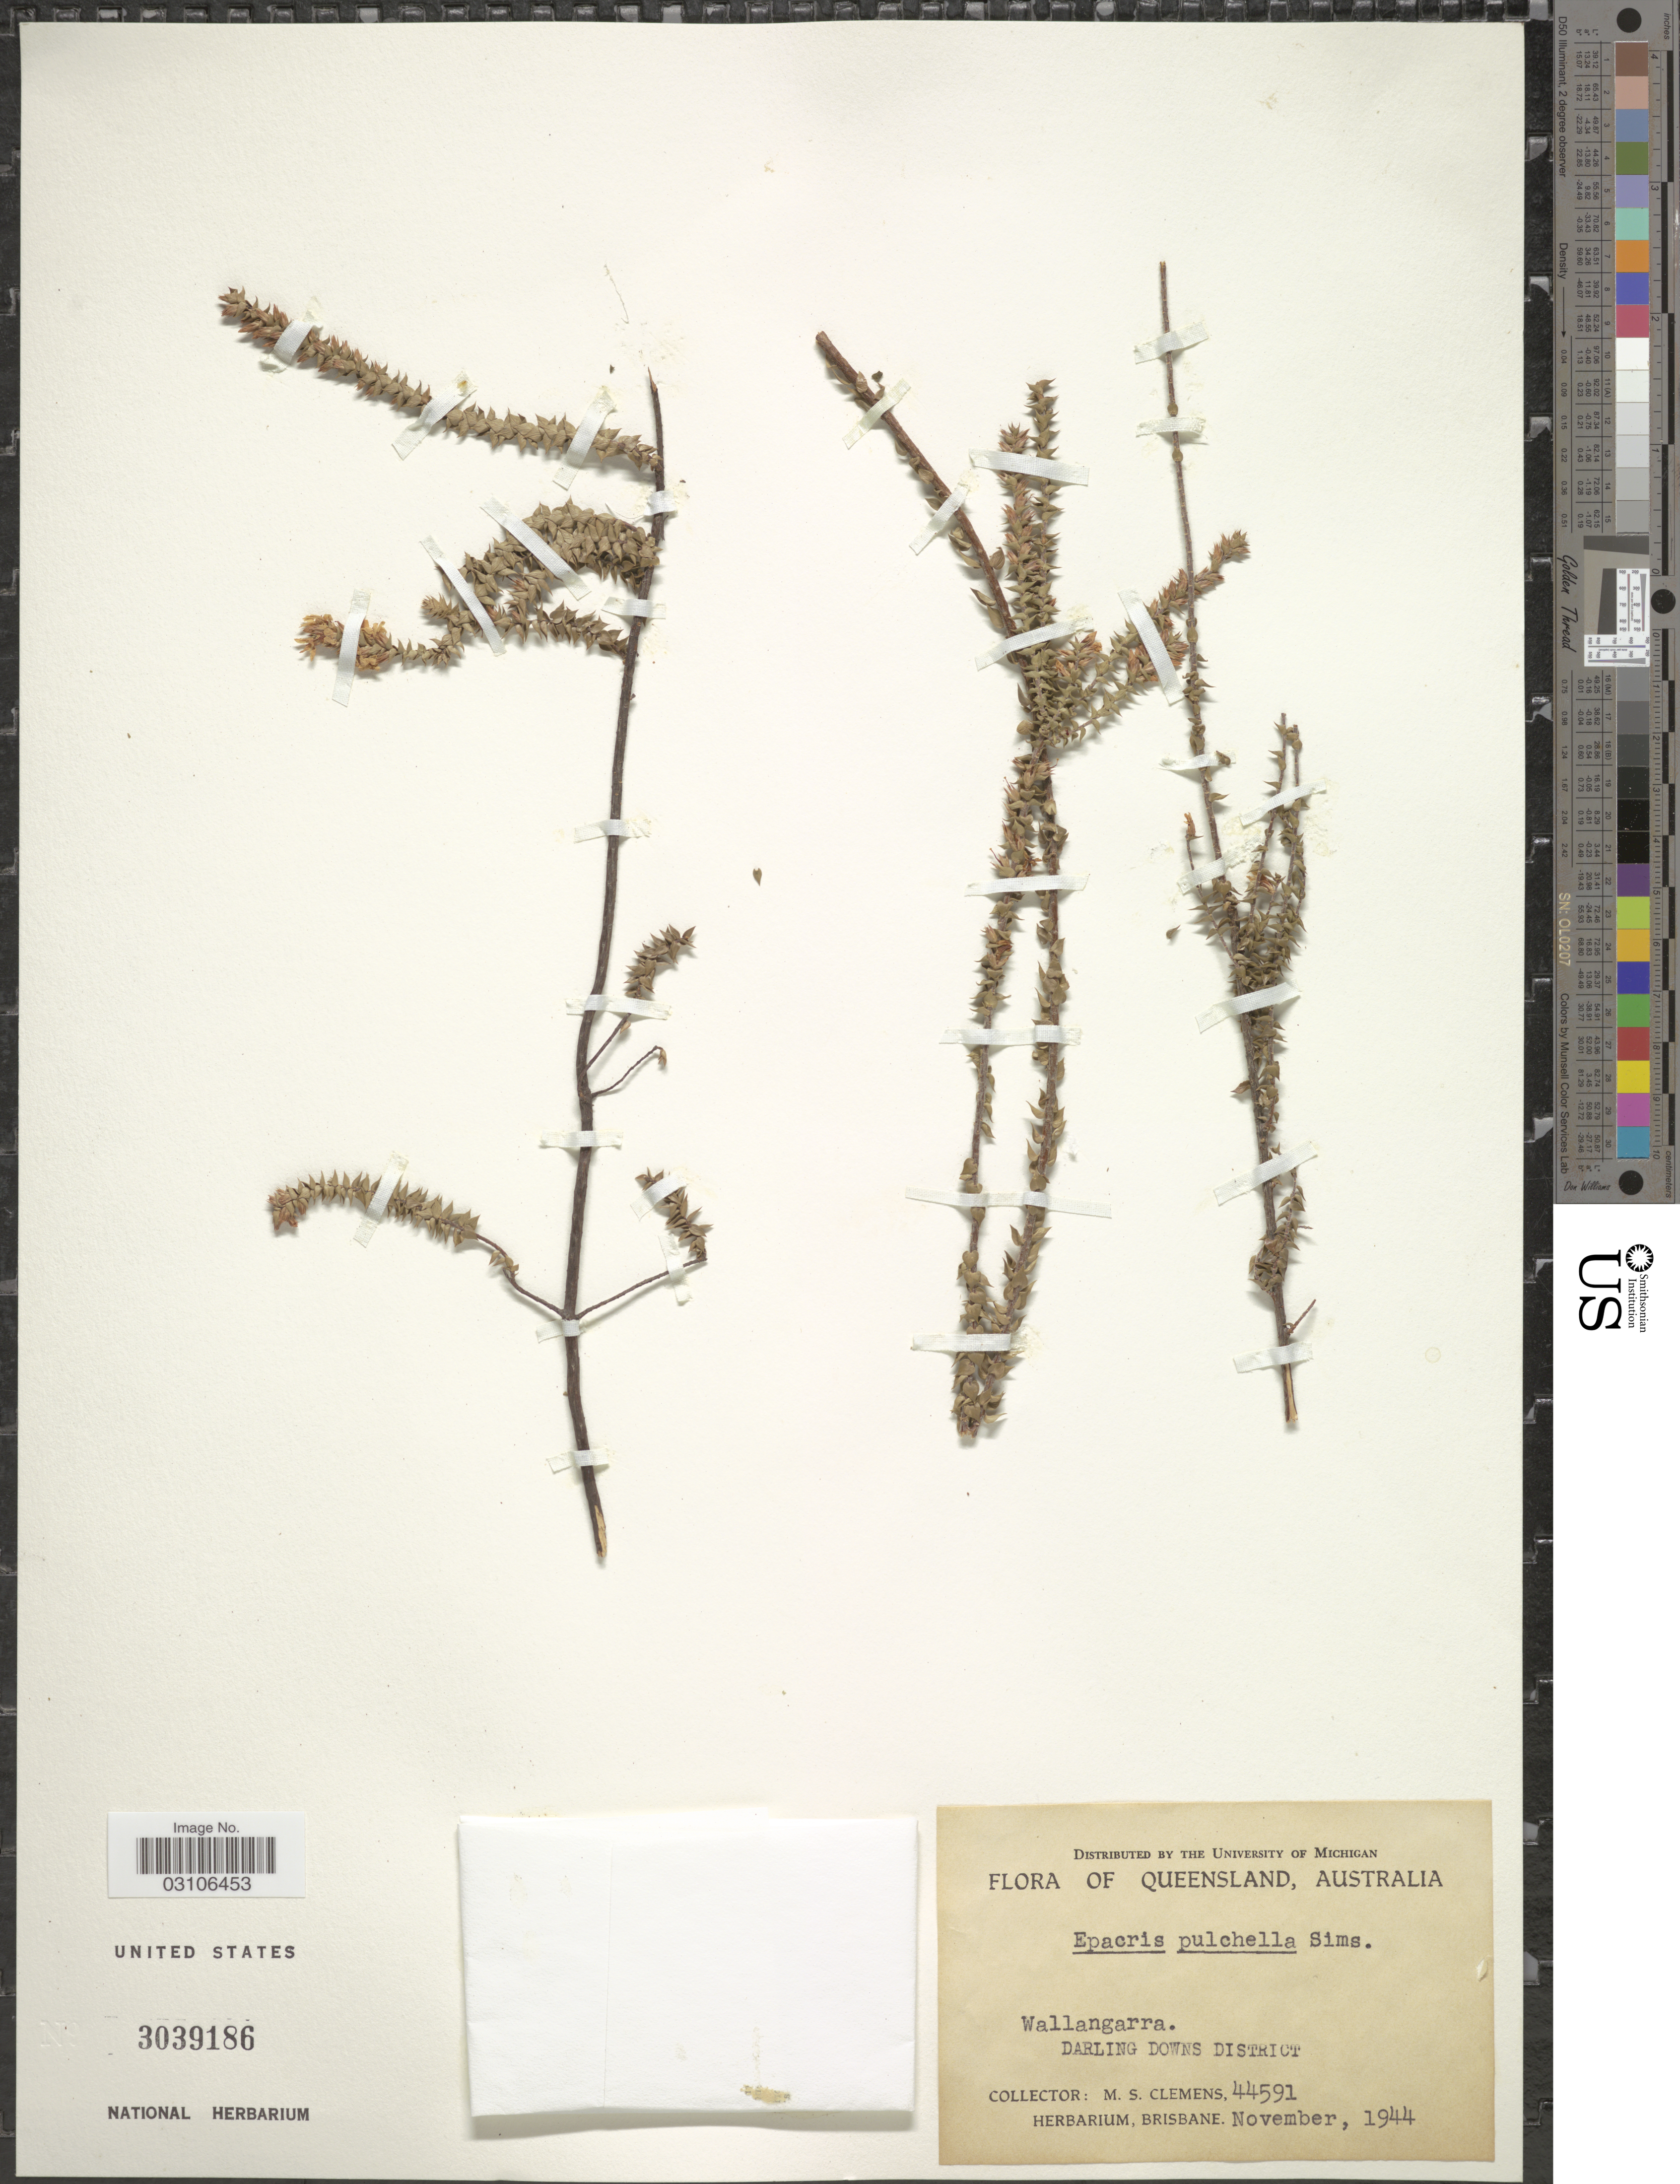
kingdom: Plantae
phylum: Tracheophyta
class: Magnoliopsida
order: Ericales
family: Ericaceae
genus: Epacris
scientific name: Epacris pulchella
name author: Cav.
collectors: M. S. Clemens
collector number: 44591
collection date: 1944-11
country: Australia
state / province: Queensland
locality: Wallangarra, Darling Downs District.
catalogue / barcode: US 3039186